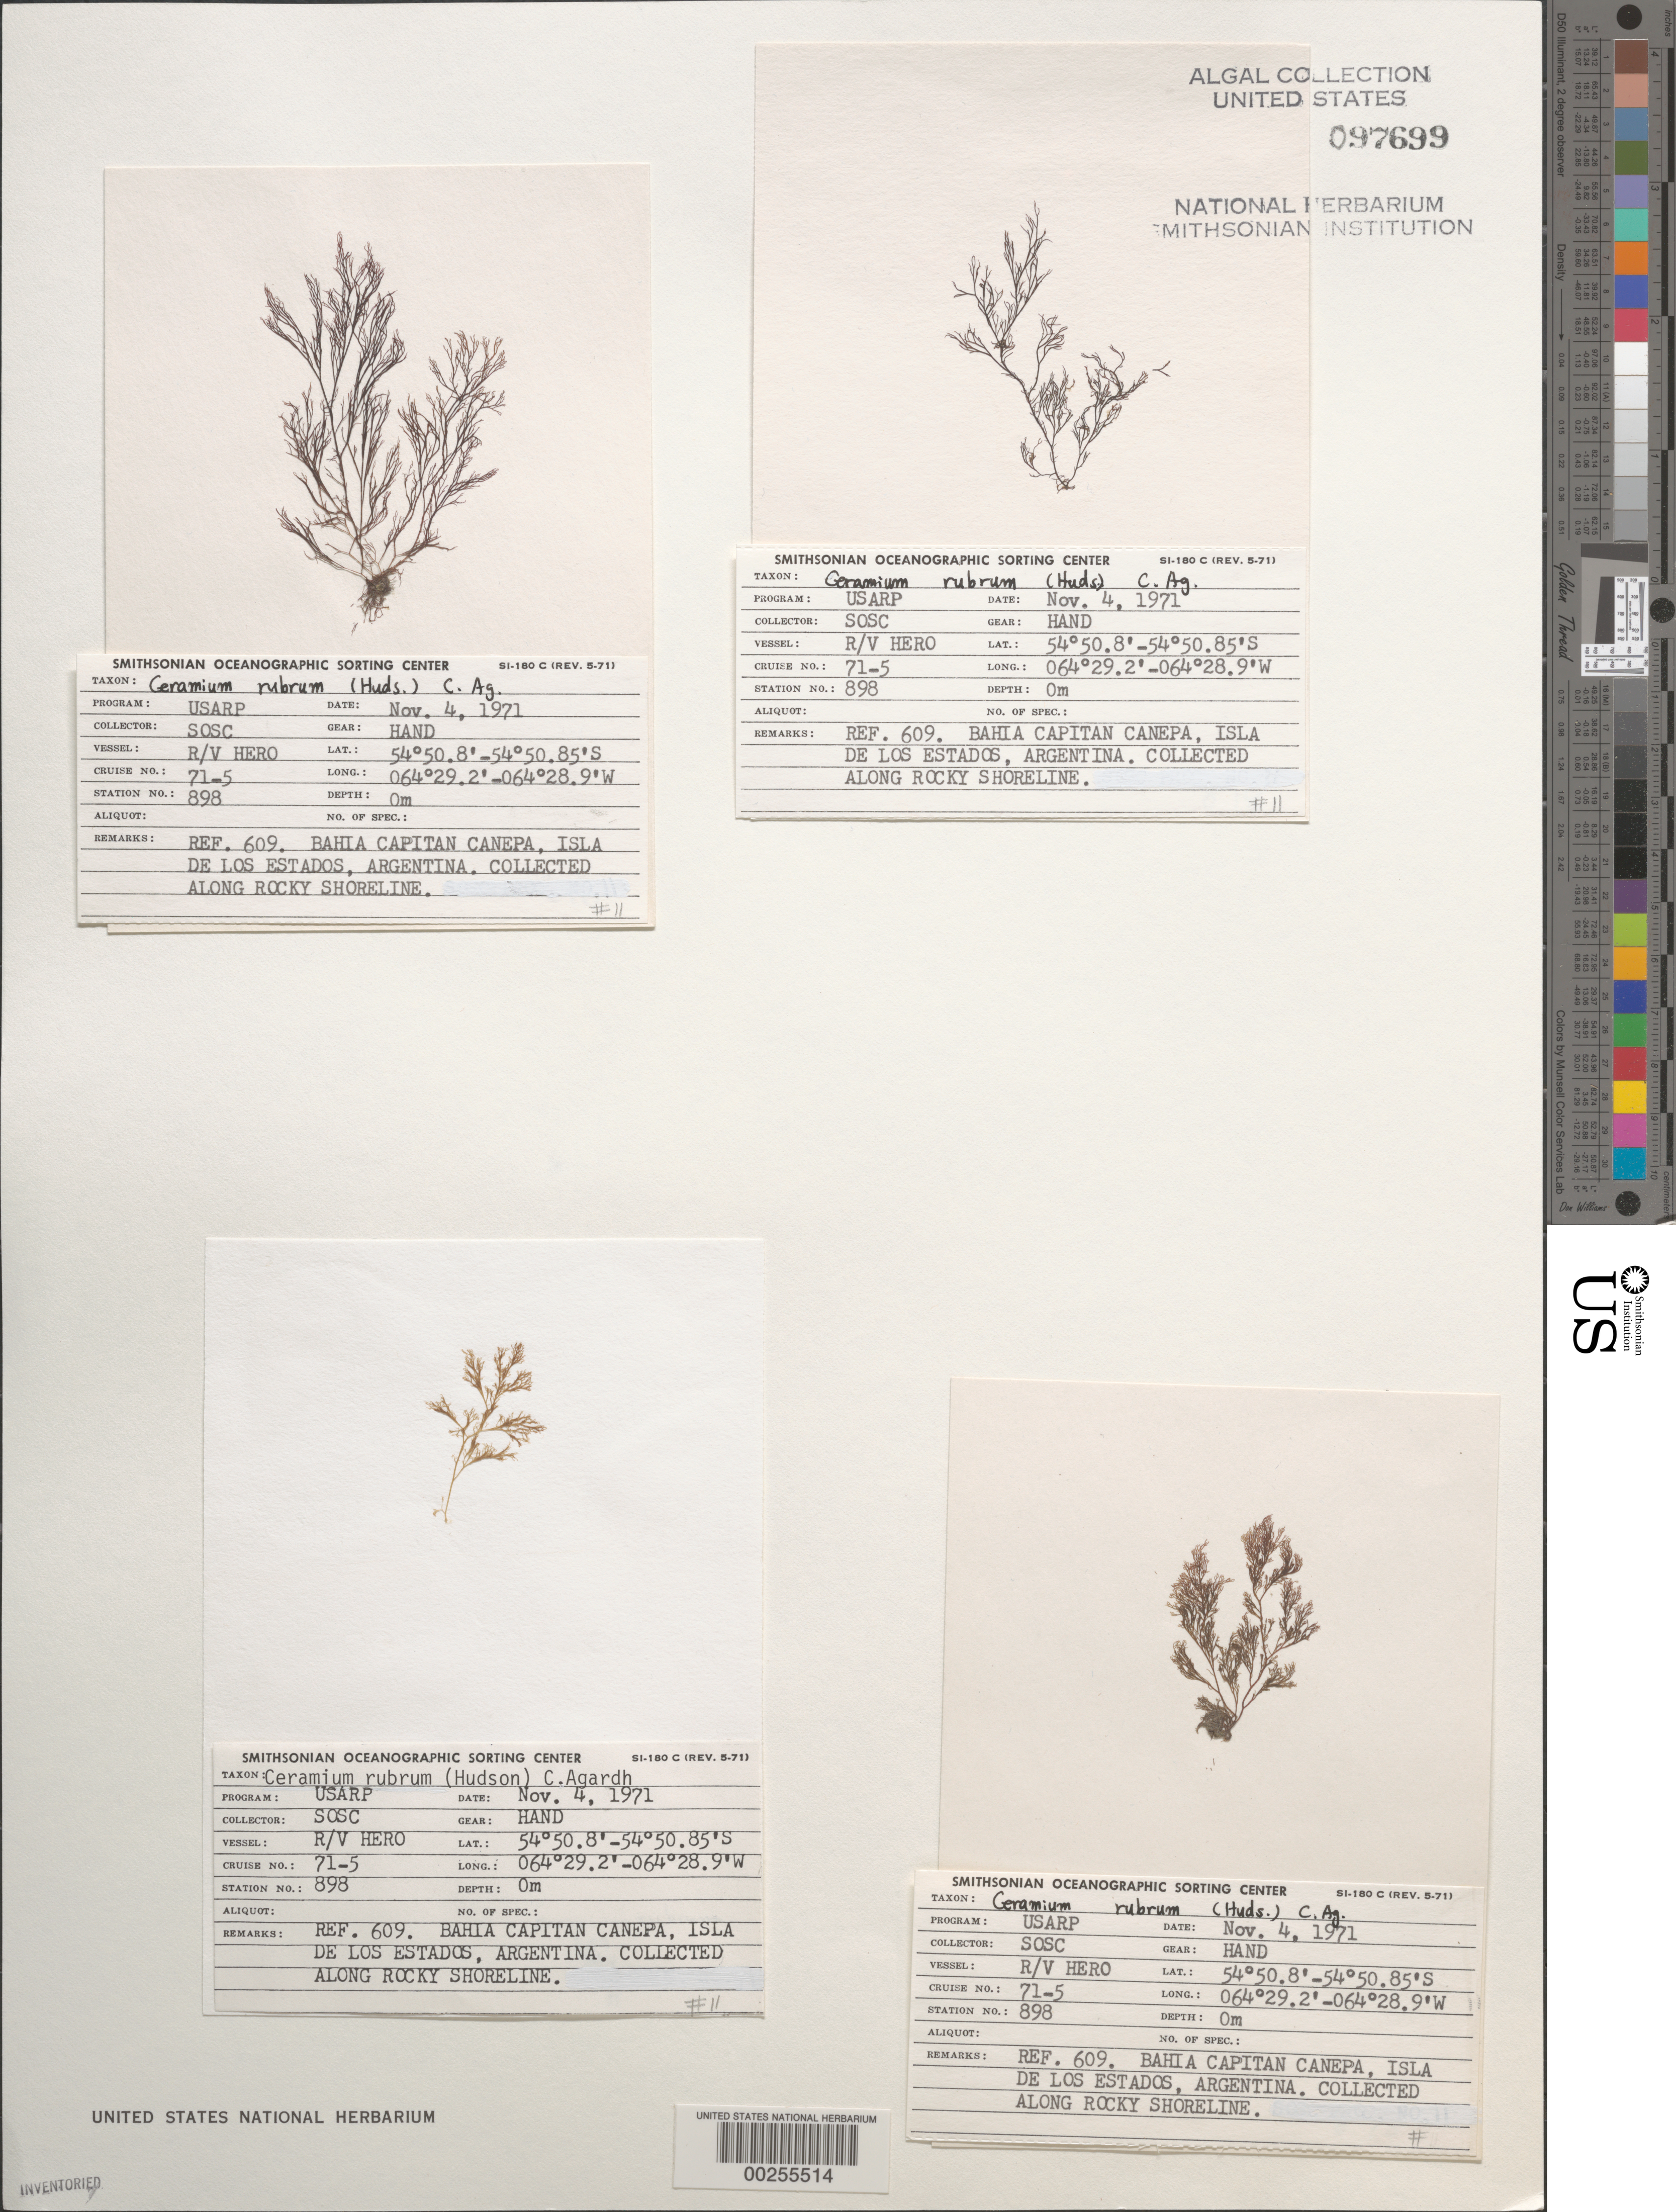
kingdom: Plantae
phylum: Rhodophyta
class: Florideophyceae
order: Ceramiales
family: Ceramiaceae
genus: Ceramium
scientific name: Ceramium rubrum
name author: C. Agardh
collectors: SOSC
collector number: Station 898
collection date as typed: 04 Nov 1971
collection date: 1971-11-04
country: Argentina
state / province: Tierra del Fuego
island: Isla de los Estados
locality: Bahia Capitan Canepa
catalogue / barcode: US 97699